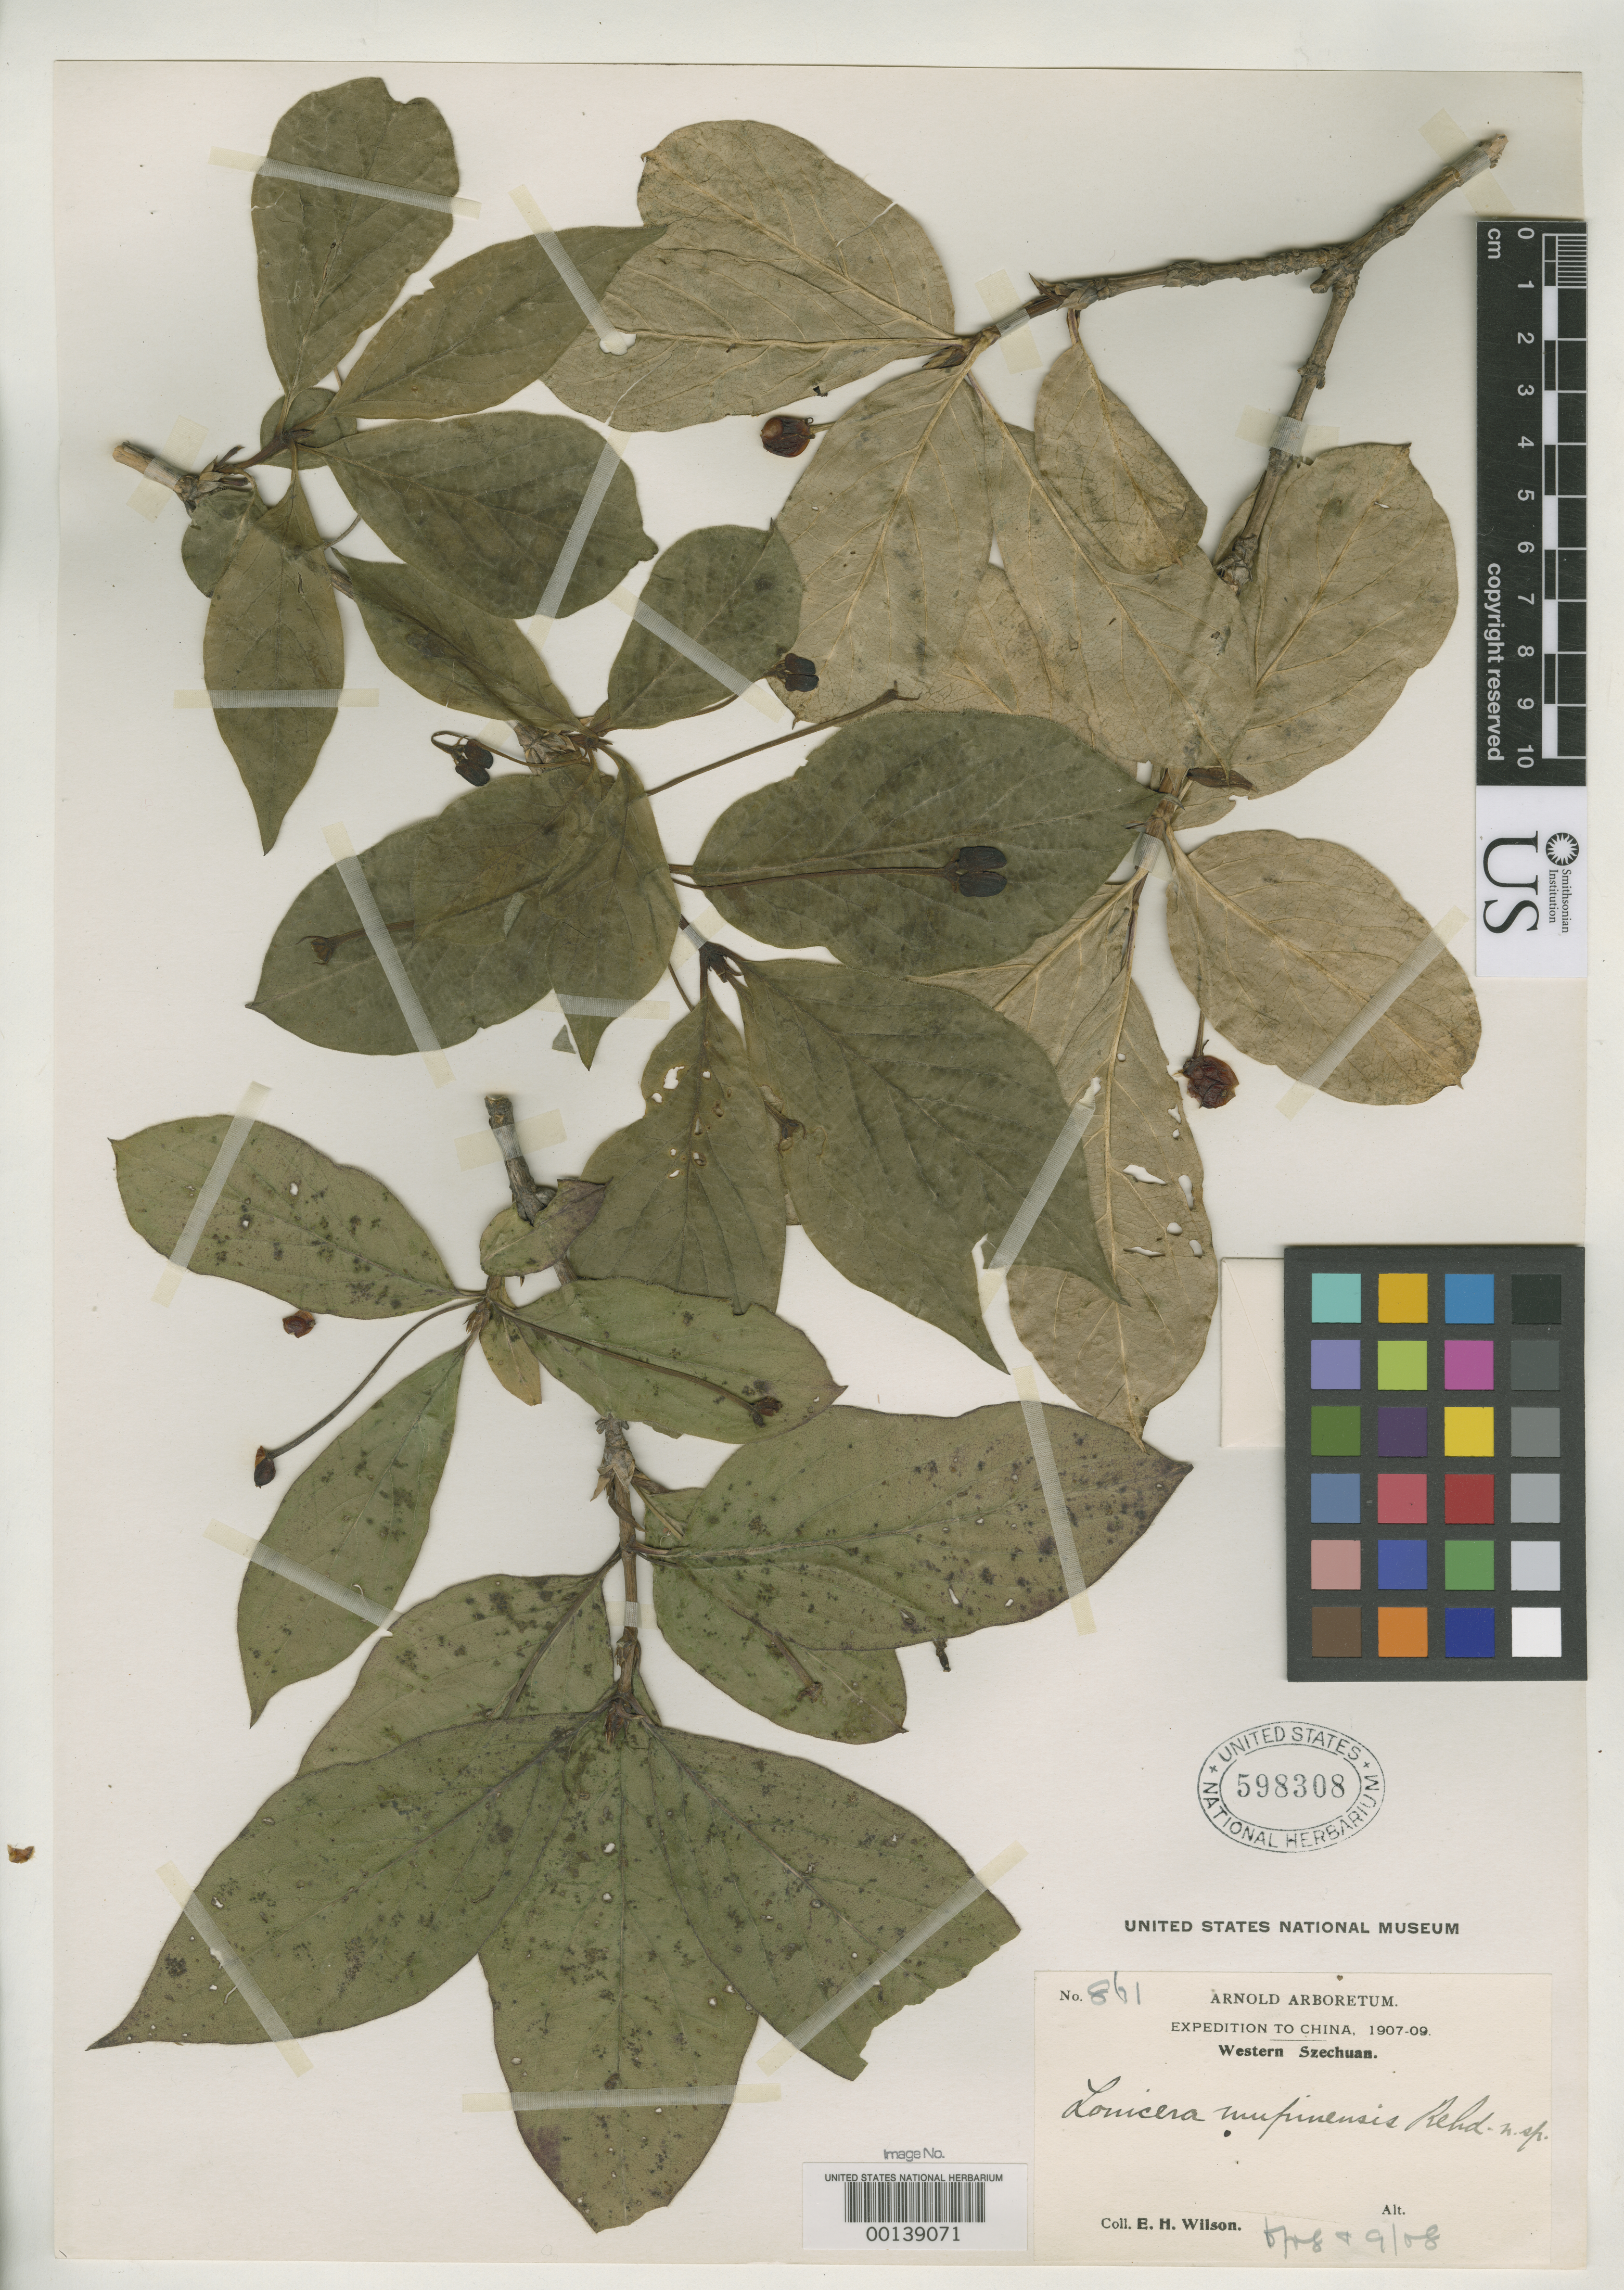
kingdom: Plantae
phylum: Tracheophyta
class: Magnoliopsida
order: Dipsacales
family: Caprifoliaceae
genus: Lonicera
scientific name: Lonicera mupinensis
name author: Rehder in Sarg.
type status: Isosyntype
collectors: E. H. Wilson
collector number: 861 p.p.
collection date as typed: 1908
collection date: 1908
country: China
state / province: Sichuan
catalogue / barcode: US 598308